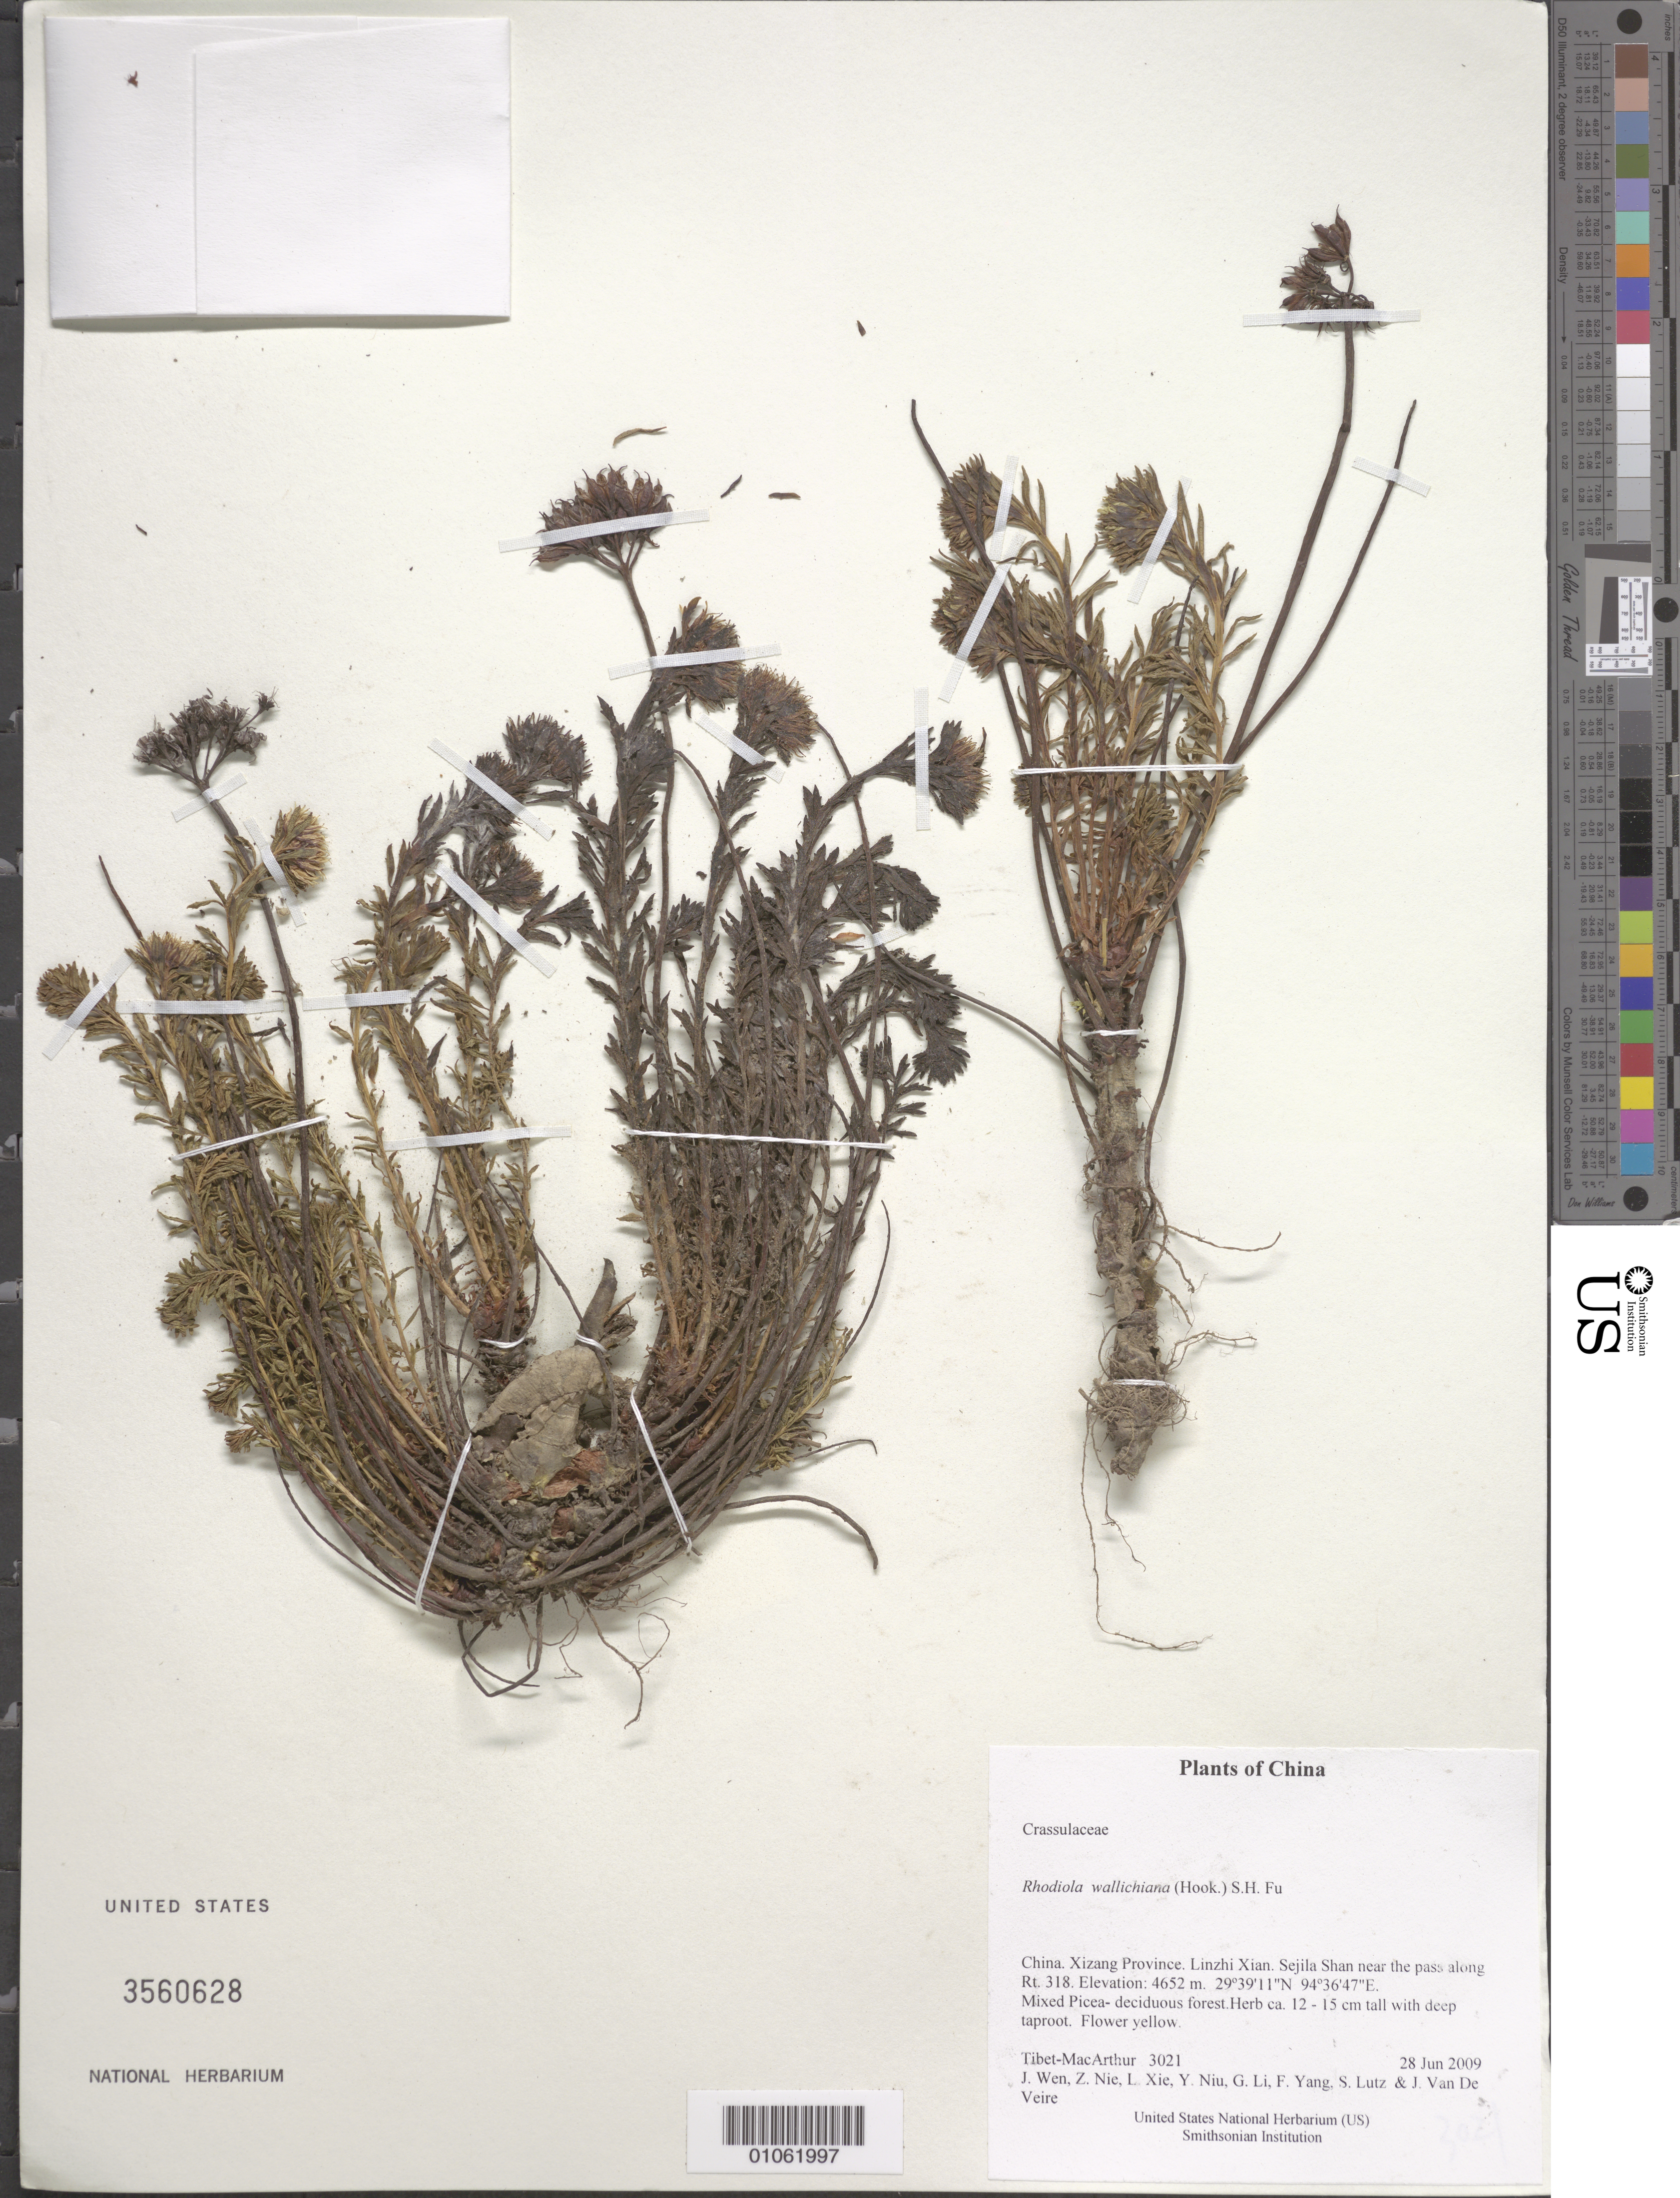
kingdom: Plantae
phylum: Tracheophyta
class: Magnoliopsida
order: Saxifragales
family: Crassulaceae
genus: Rhodiola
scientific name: Rhodiola wallichiana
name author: (Hook.) S.H. Fu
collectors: Tibet-MacArthur, J. Wen, Z. Nie, L. Xie, Y. Niu, G. Li, F. Yang, S. Lutz & J. Van De Veire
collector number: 3021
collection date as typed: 28 Jun 2009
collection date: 2009-06-28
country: China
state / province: Xizang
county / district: Linzhi Xian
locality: Sejila Shan near the pass along Rt. 318.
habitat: Mixed Picea- deciduous forest.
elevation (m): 4652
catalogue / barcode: US 3560628